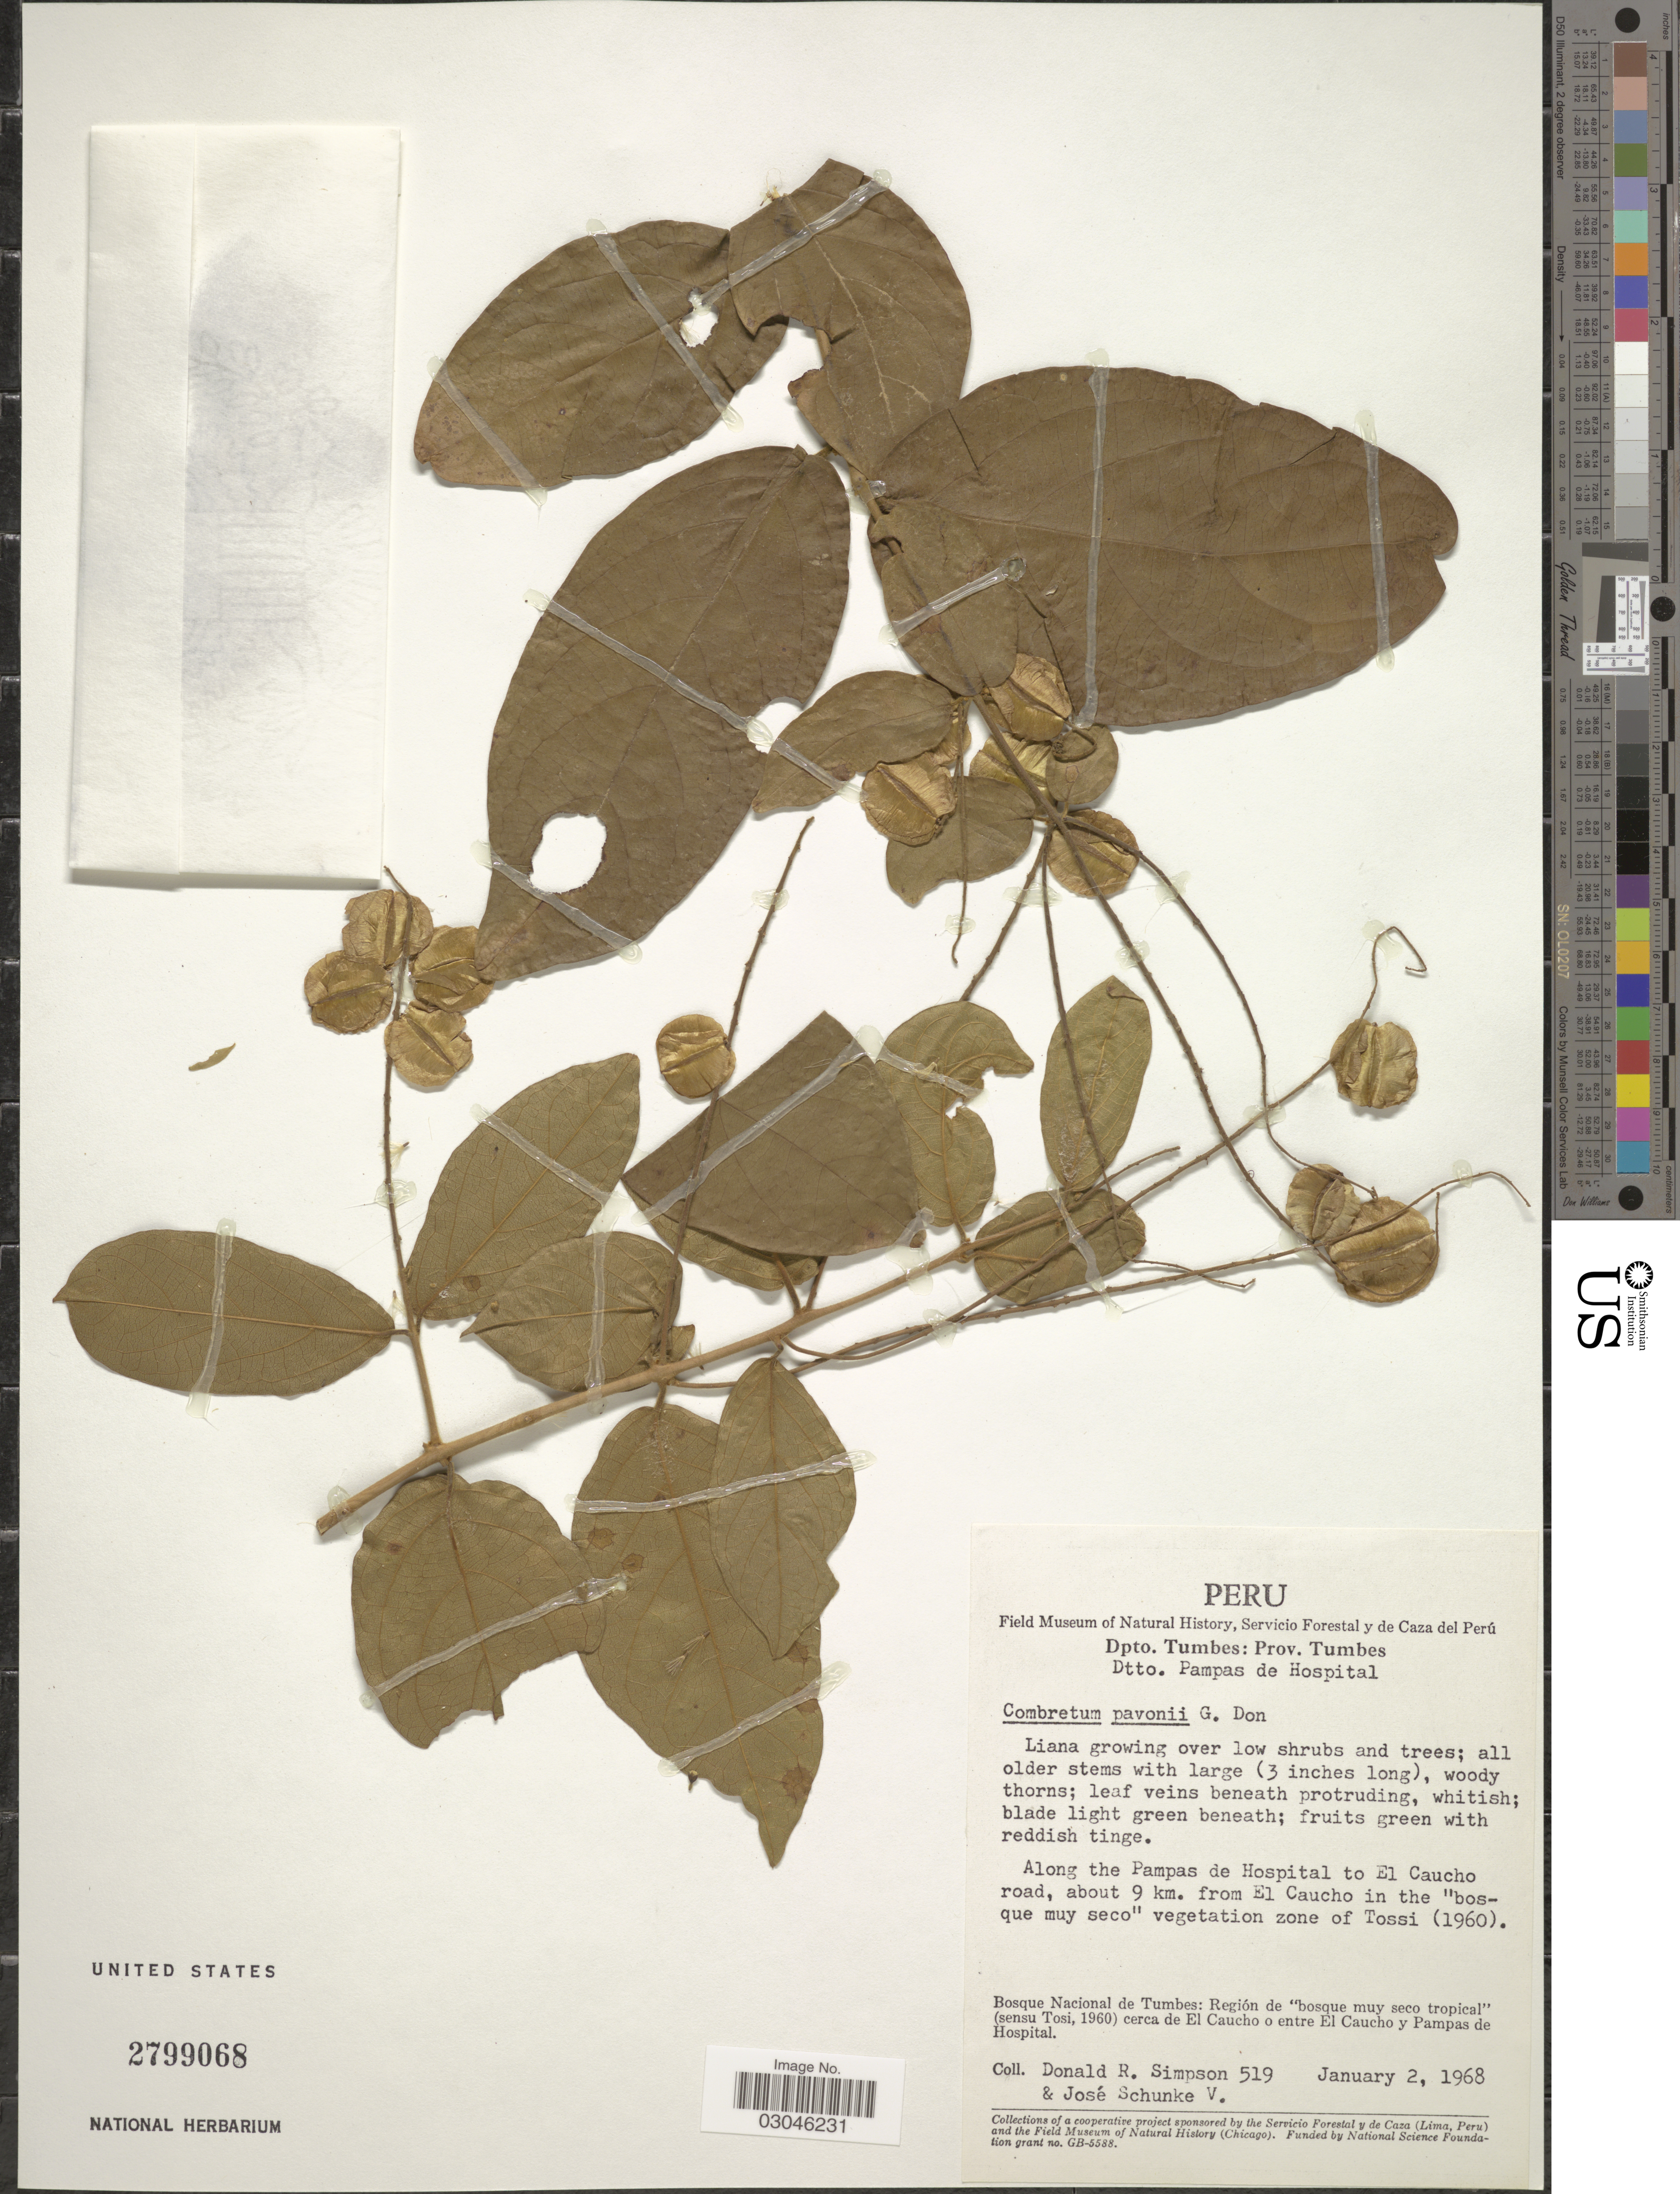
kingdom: Plantae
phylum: Tracheophyta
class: Magnoliopsida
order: Myrtales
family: Combretaceae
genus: Combretum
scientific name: Combretum pavonii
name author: G. Don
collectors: D. R. Simpson & J. Schunke Vigo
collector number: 519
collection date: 1968-01-02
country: Peru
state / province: Tumbes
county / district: Tumbes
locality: Dpto. Tumbes: Prov. Tumbes. Dtto. Pampas de Hospital. Along the Pampas de Hospital to El Caucho road, about 9 km. from El Caucho in the "bosque muy seco" vegetation zone of Tossi (1960). Bosque Nacional de Tumbes: Región de "bosque muy seco tropical" (sensu Tosi, 1960) cerca de El Cuacho o entre El Caucho y Pampas de Hospital.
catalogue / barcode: US 2799068